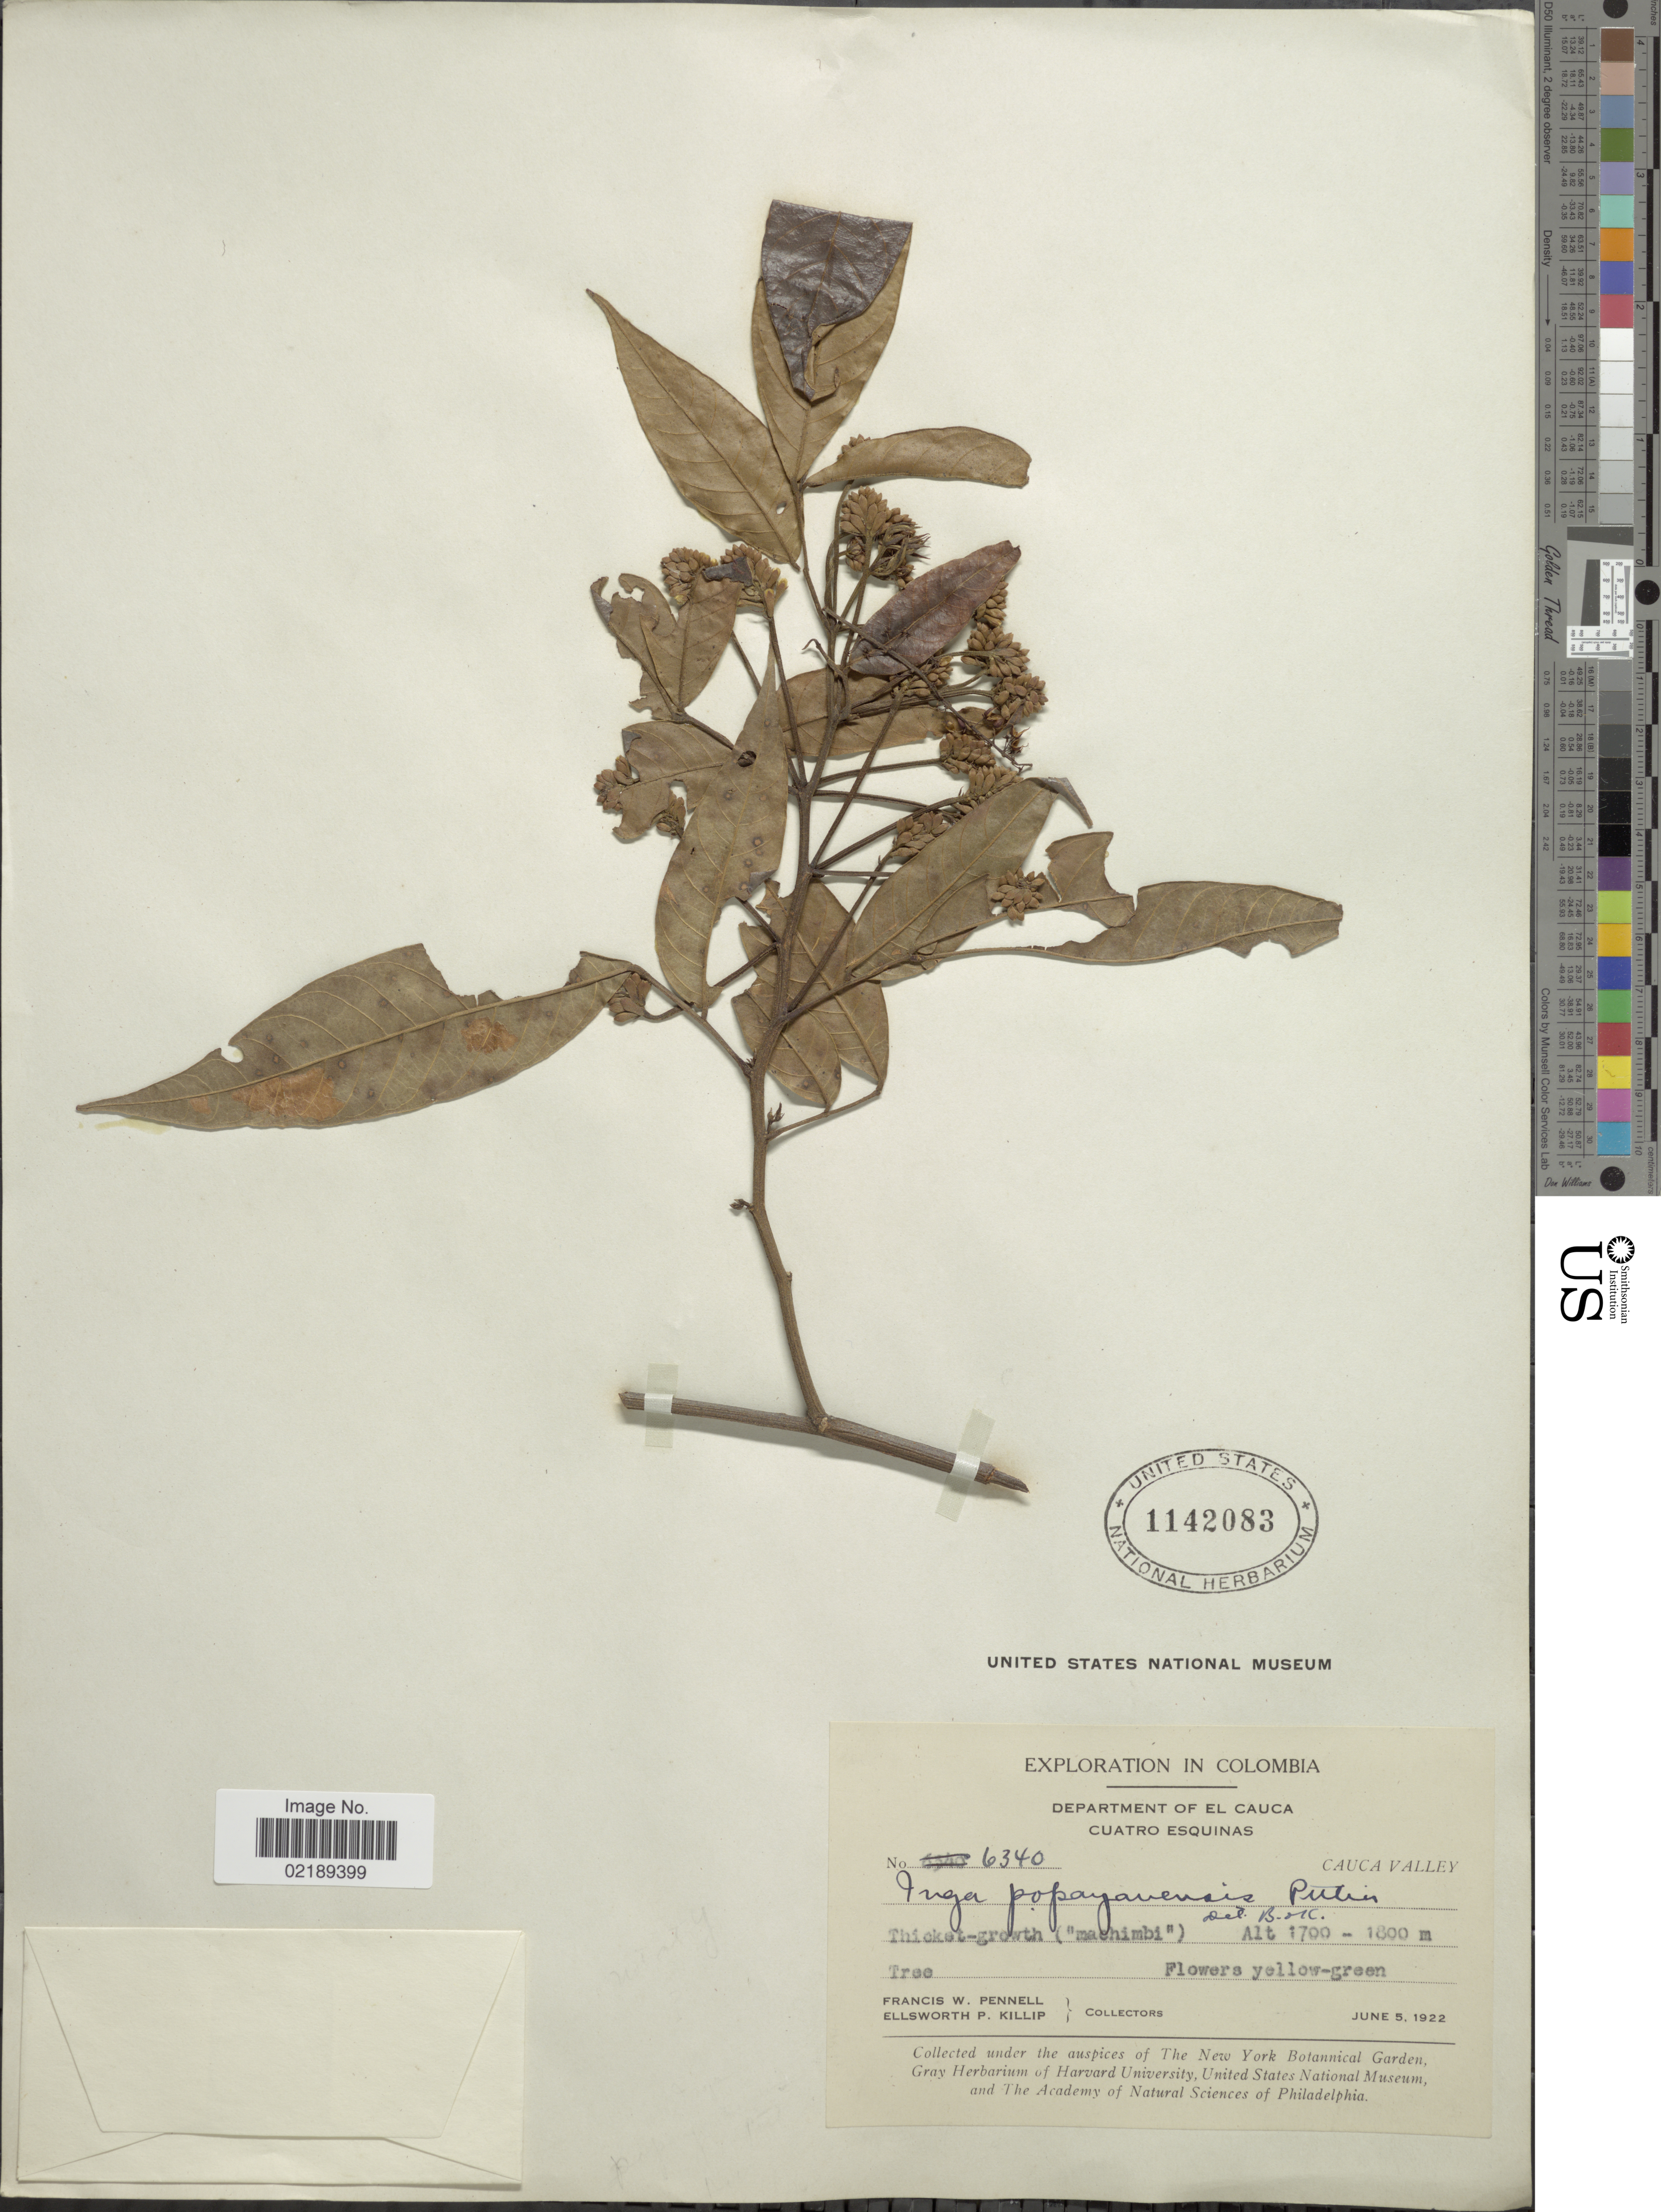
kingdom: Plantae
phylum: Tracheophyta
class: Magnoliopsida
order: Fabales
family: Fabaceae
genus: Inga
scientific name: Inga punctata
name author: Willd.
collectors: F. W. Pennell & E. P. Killip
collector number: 6340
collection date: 1922-06-05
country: Colombia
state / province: Cauca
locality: Cauca Valley, Cuatro Esquinas.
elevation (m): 1700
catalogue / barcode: US 1142083